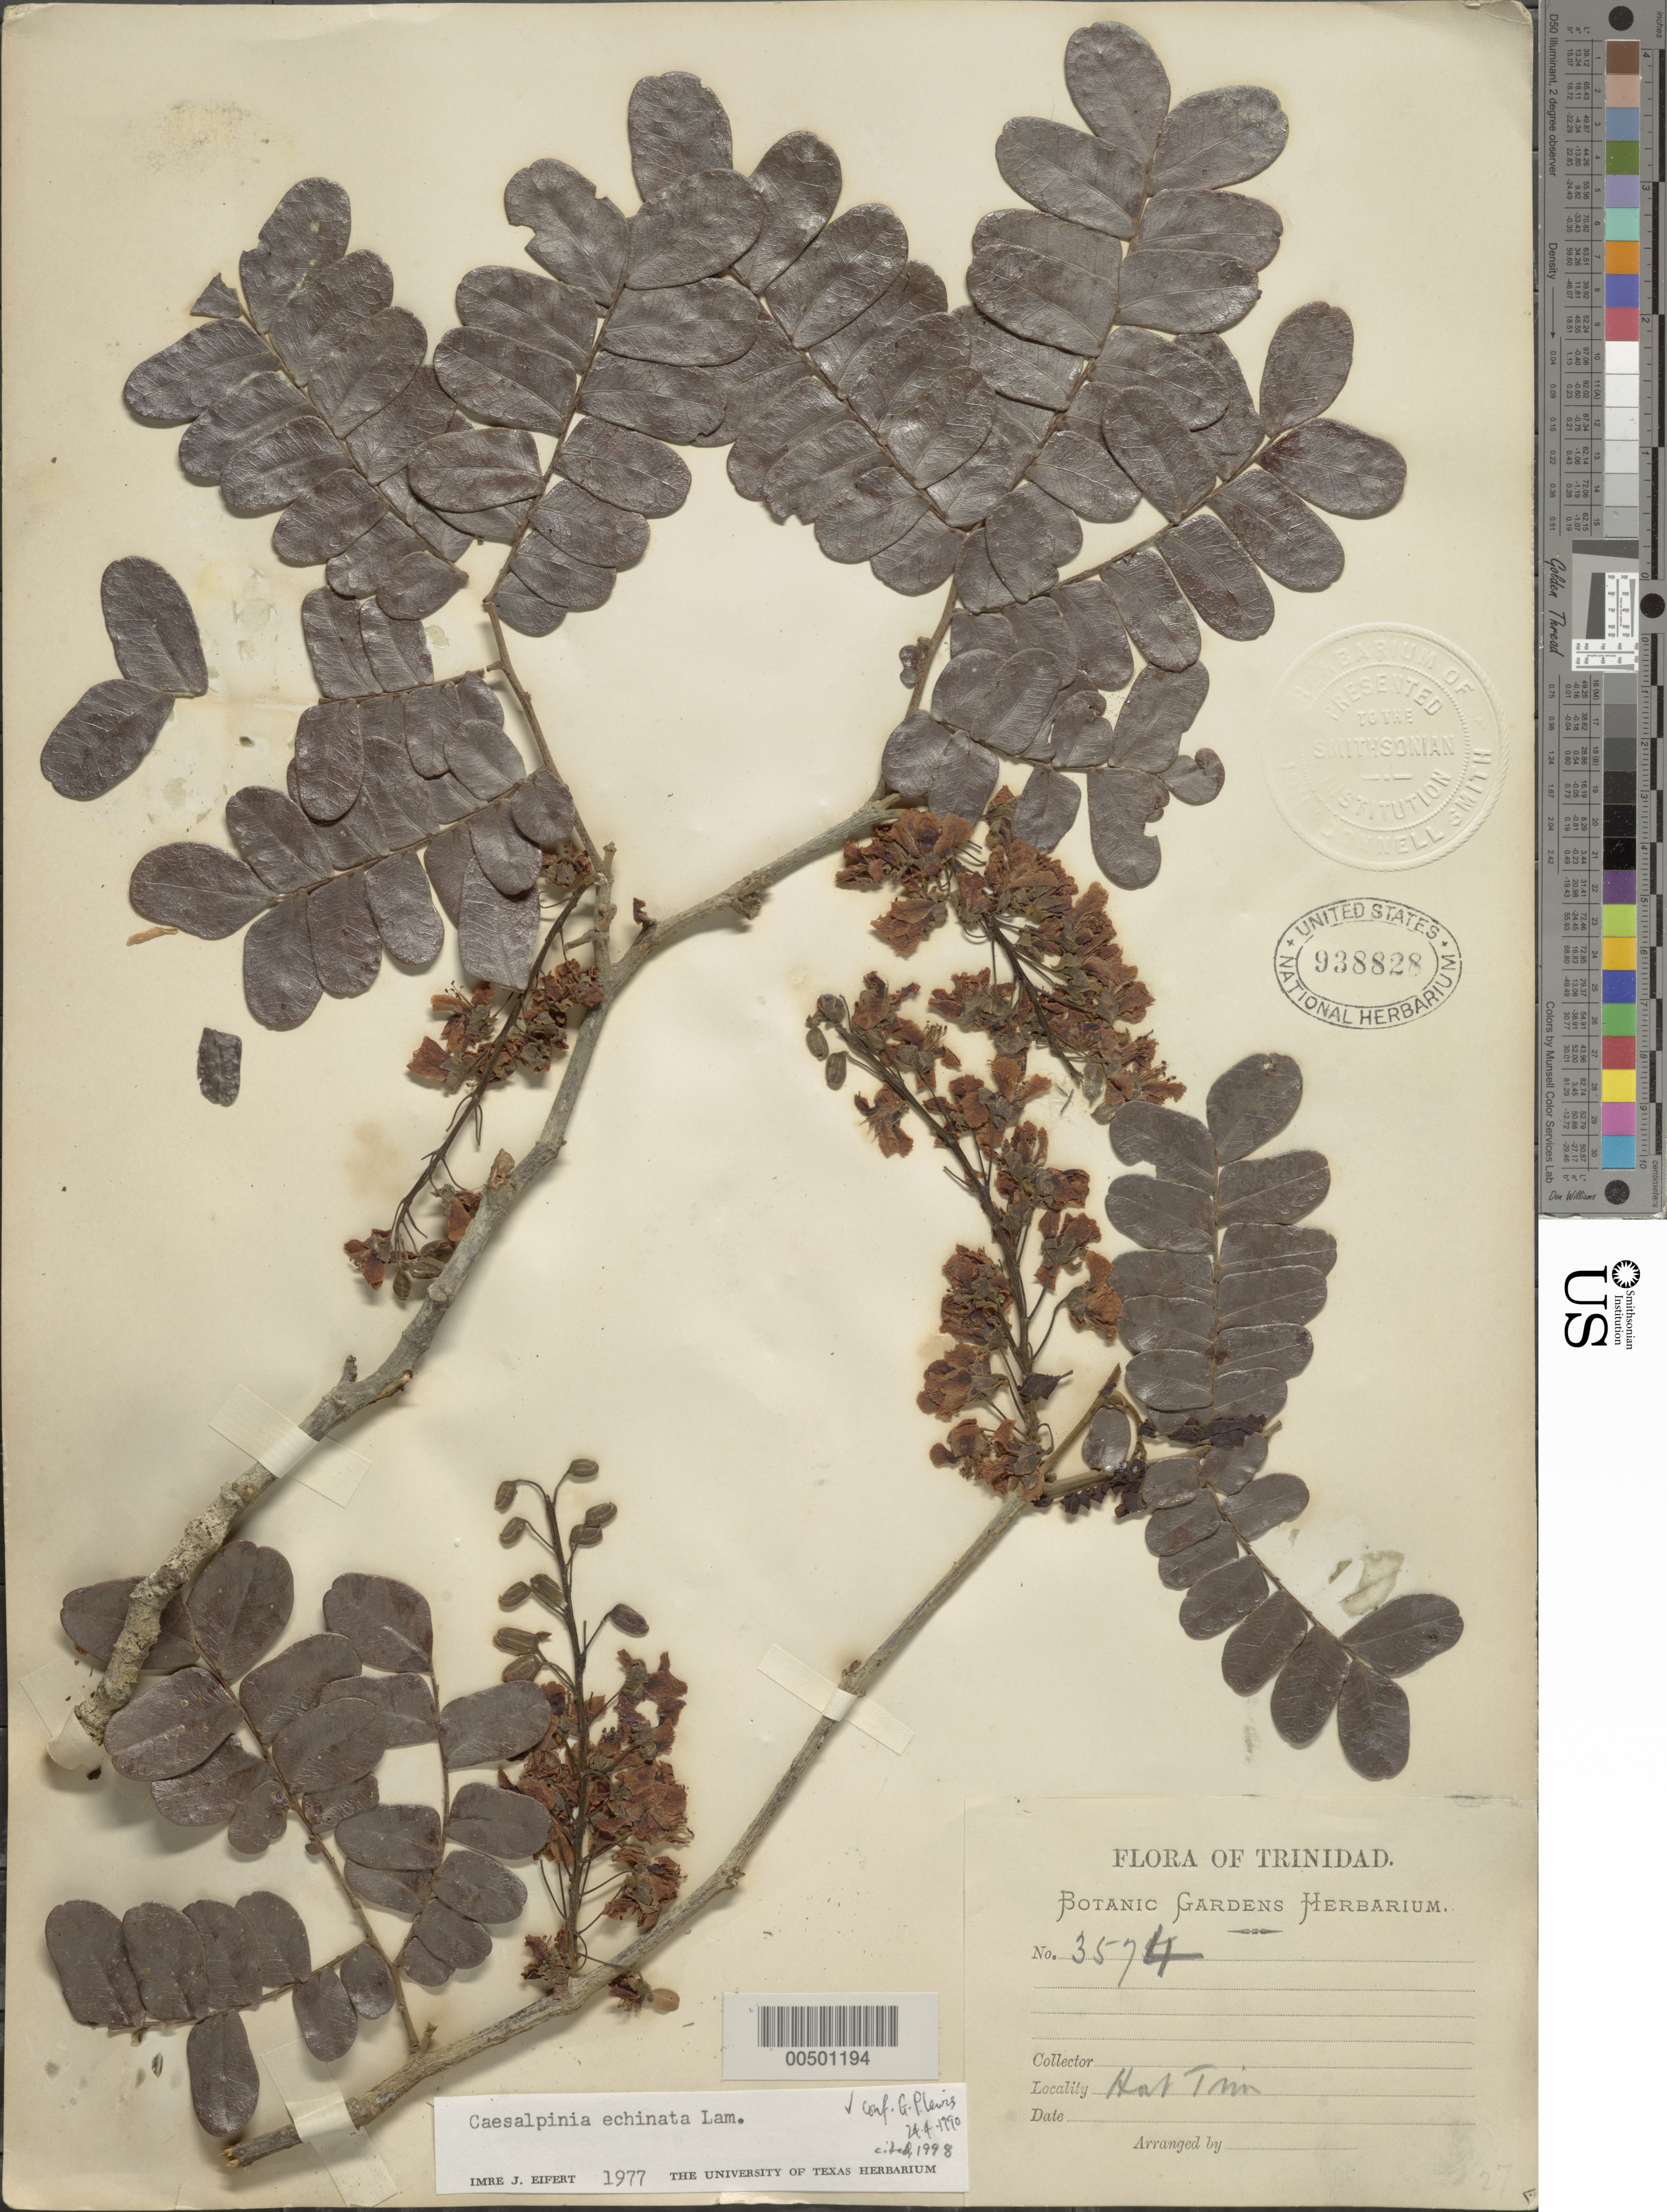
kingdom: Plantae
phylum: Tracheophyta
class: Magnoliopsida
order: Fabales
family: Fabaceae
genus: Paubrasilia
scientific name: Paubrasilia echinata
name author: (Lam.) Gagnon et al.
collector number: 3574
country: Trinidad and Tobago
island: Trinidad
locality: Hat trin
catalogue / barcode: US 938828